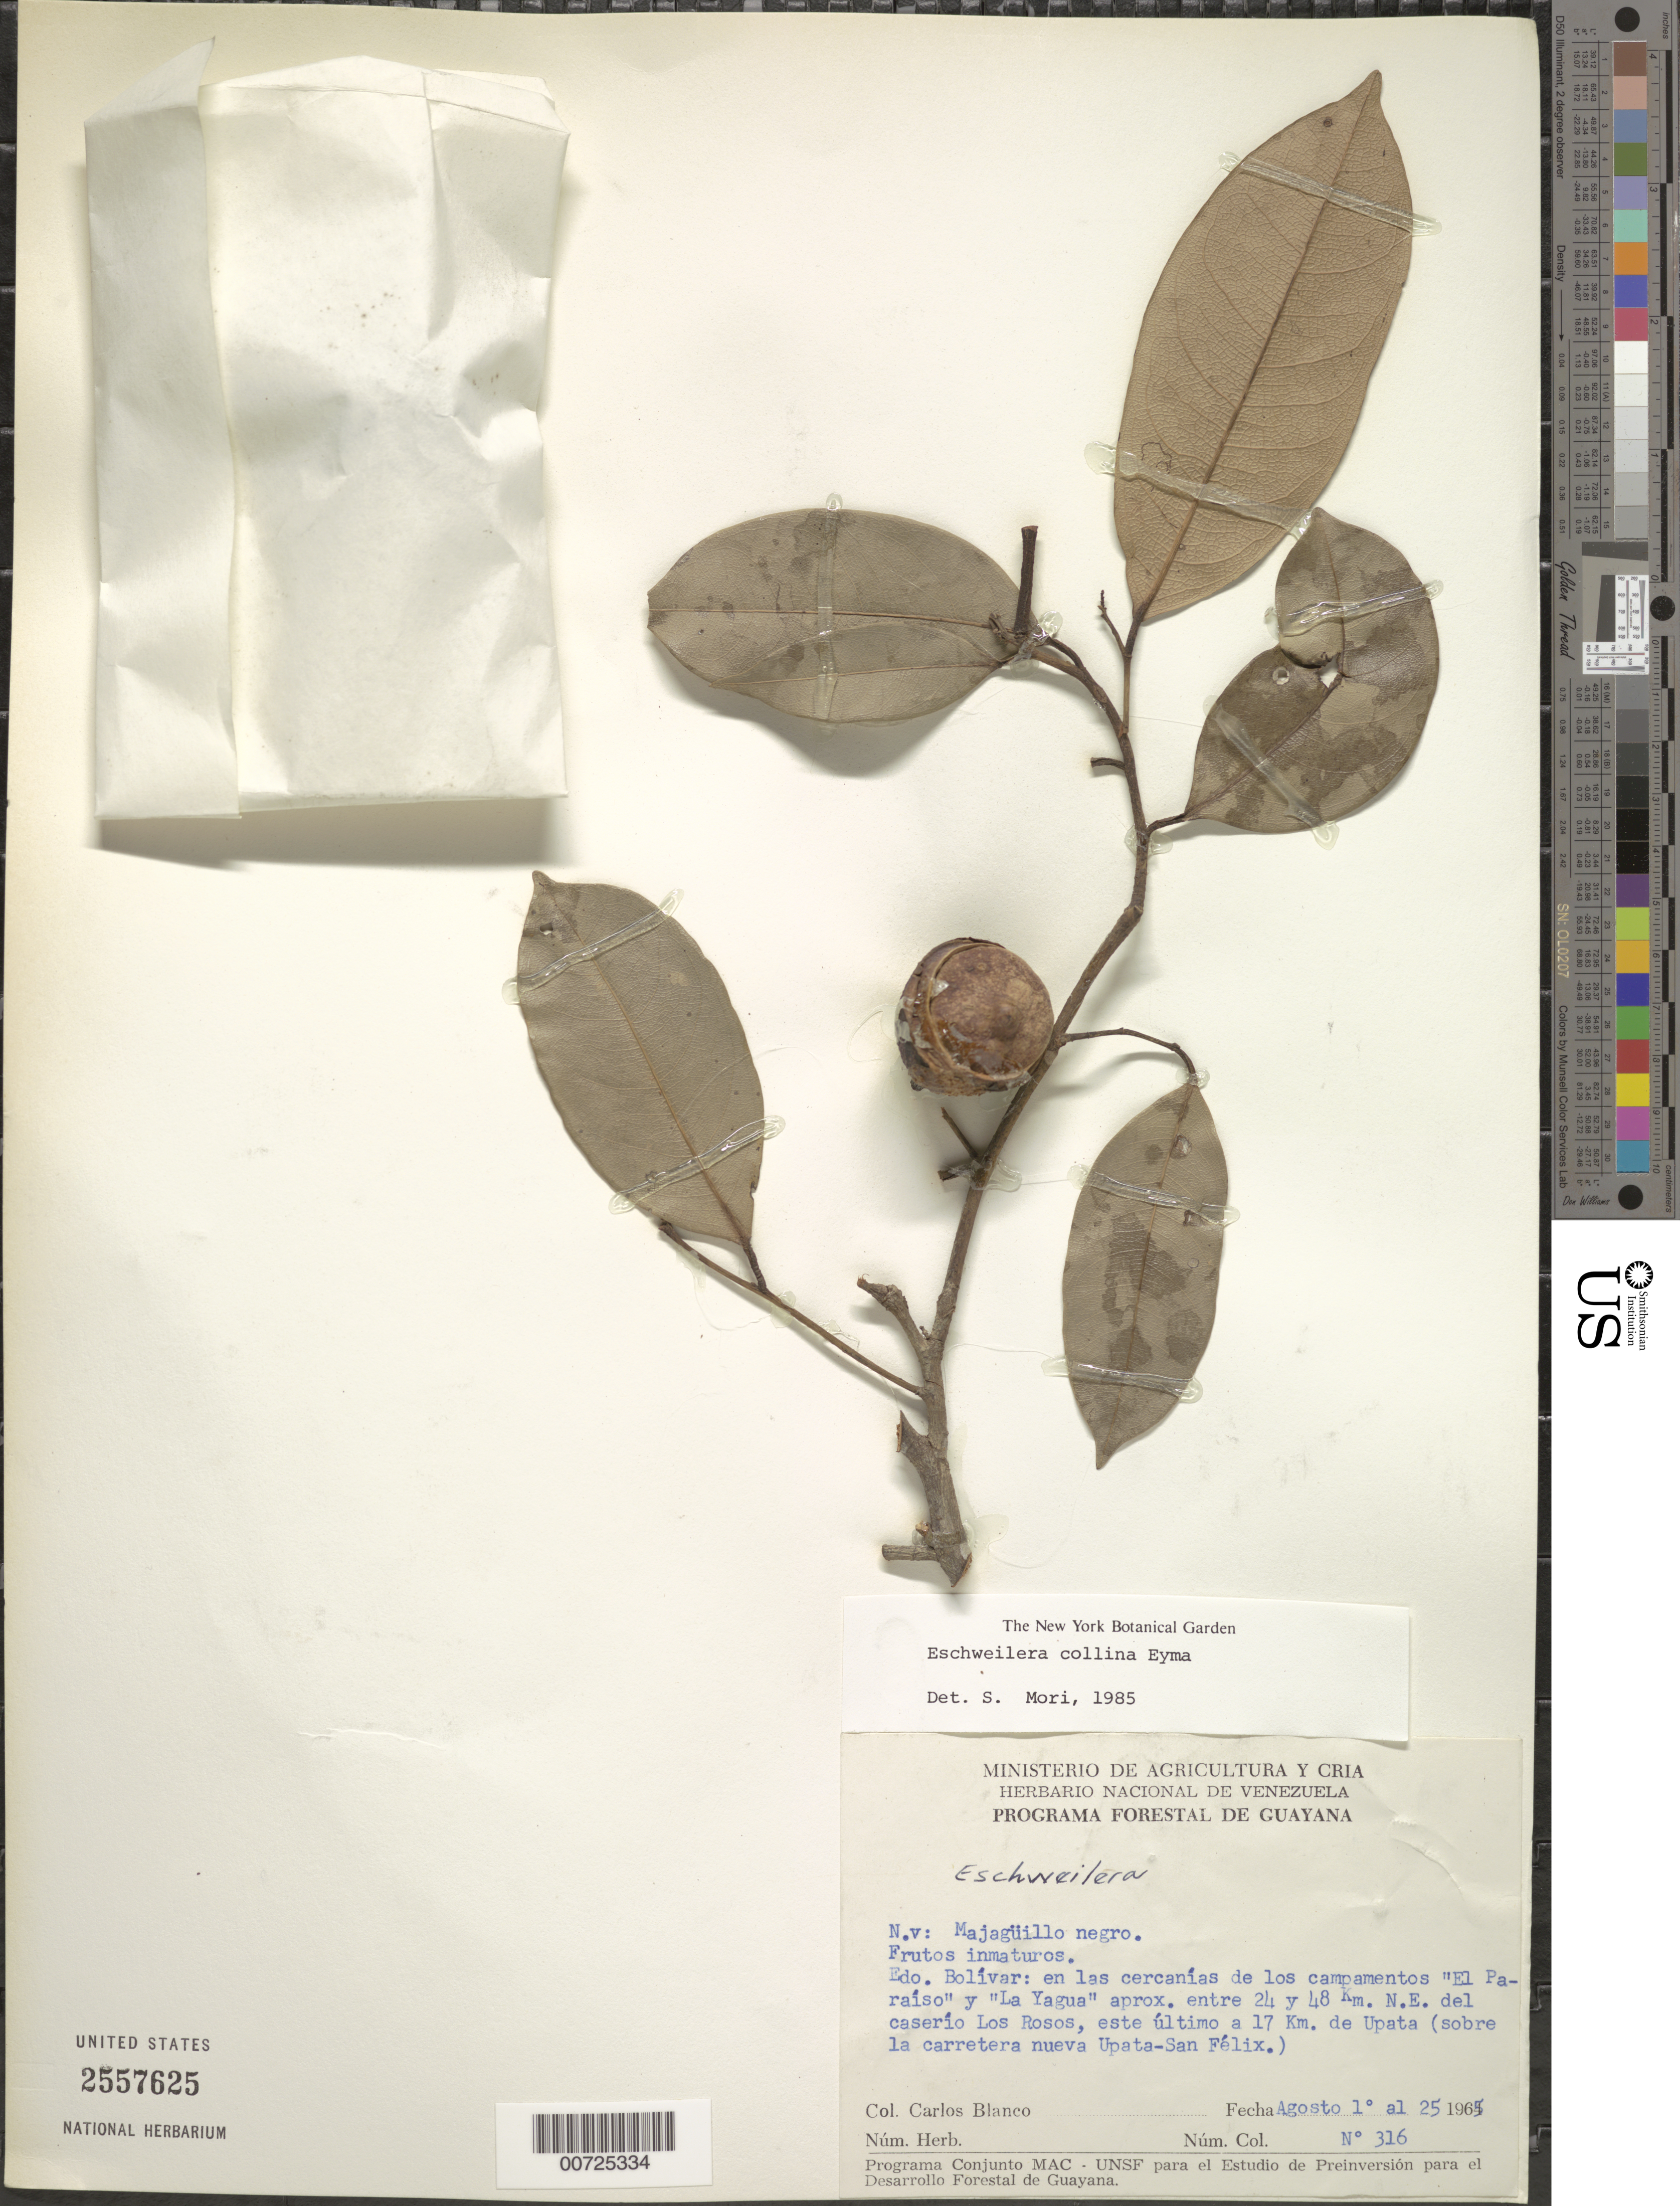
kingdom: Plantae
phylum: Tracheophyta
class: Magnoliopsida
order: Ericales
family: Lecythidaceae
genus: Eschweilera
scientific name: Eschweilera collina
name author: Eyma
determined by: Mori, Scott A.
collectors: C. A. Blanco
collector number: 316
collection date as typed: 1-Aug-65 to 25-Aug-65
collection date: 1965-08-01/1965-08-25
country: Venezuela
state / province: Bolívar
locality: Campamentos "El Paraiso" y "La Yagua", 48 km NE del caserío Los Rosos, 17 km E de Upata (sobre la carretera nueva Upata-San Felix)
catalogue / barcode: US 2557625